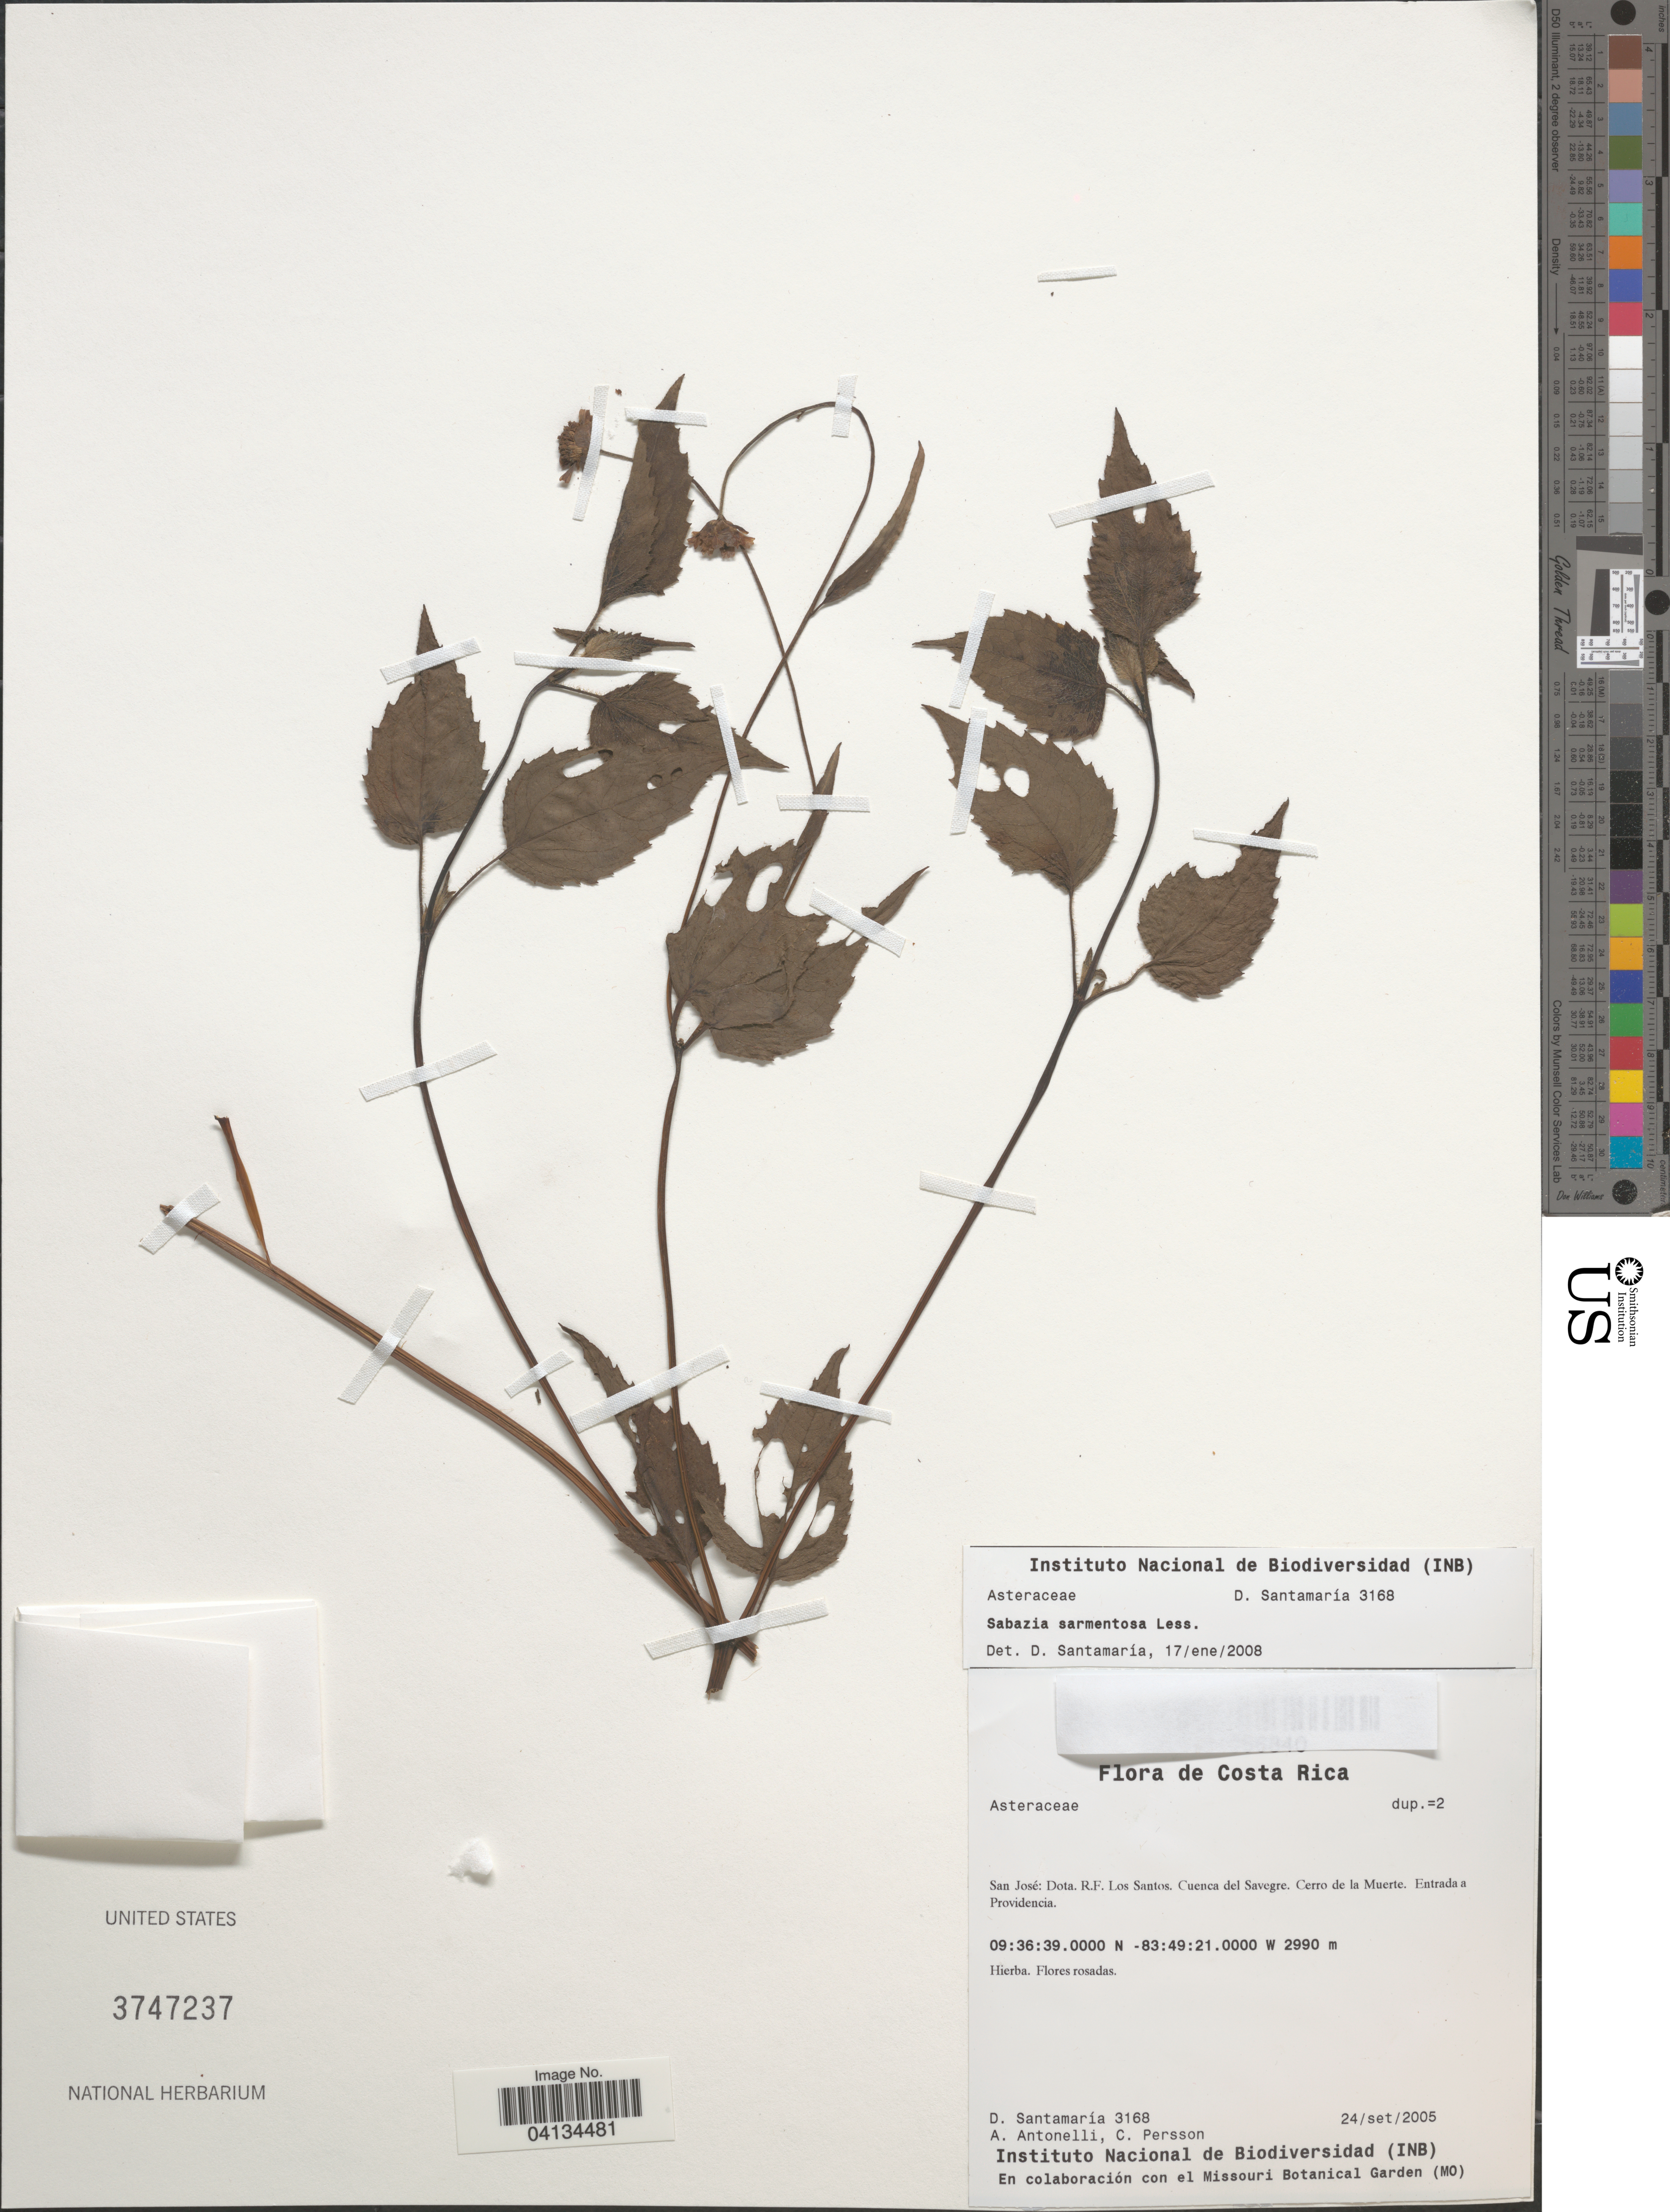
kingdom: Plantae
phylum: Tracheophyta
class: Magnoliopsida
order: Asterales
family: Asteraceae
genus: Sabazia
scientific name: Sabazia sarmentosa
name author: Less.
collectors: D. Santamaria, A. Antonelli & C. Persson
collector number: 3168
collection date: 2005-09-24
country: Costa Rica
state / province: San José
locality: Dota. R.F. Los Santos. Cuenca del Savage. Cerro de la Muerte. Entrada a Providencia.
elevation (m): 2990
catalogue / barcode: US 3747237